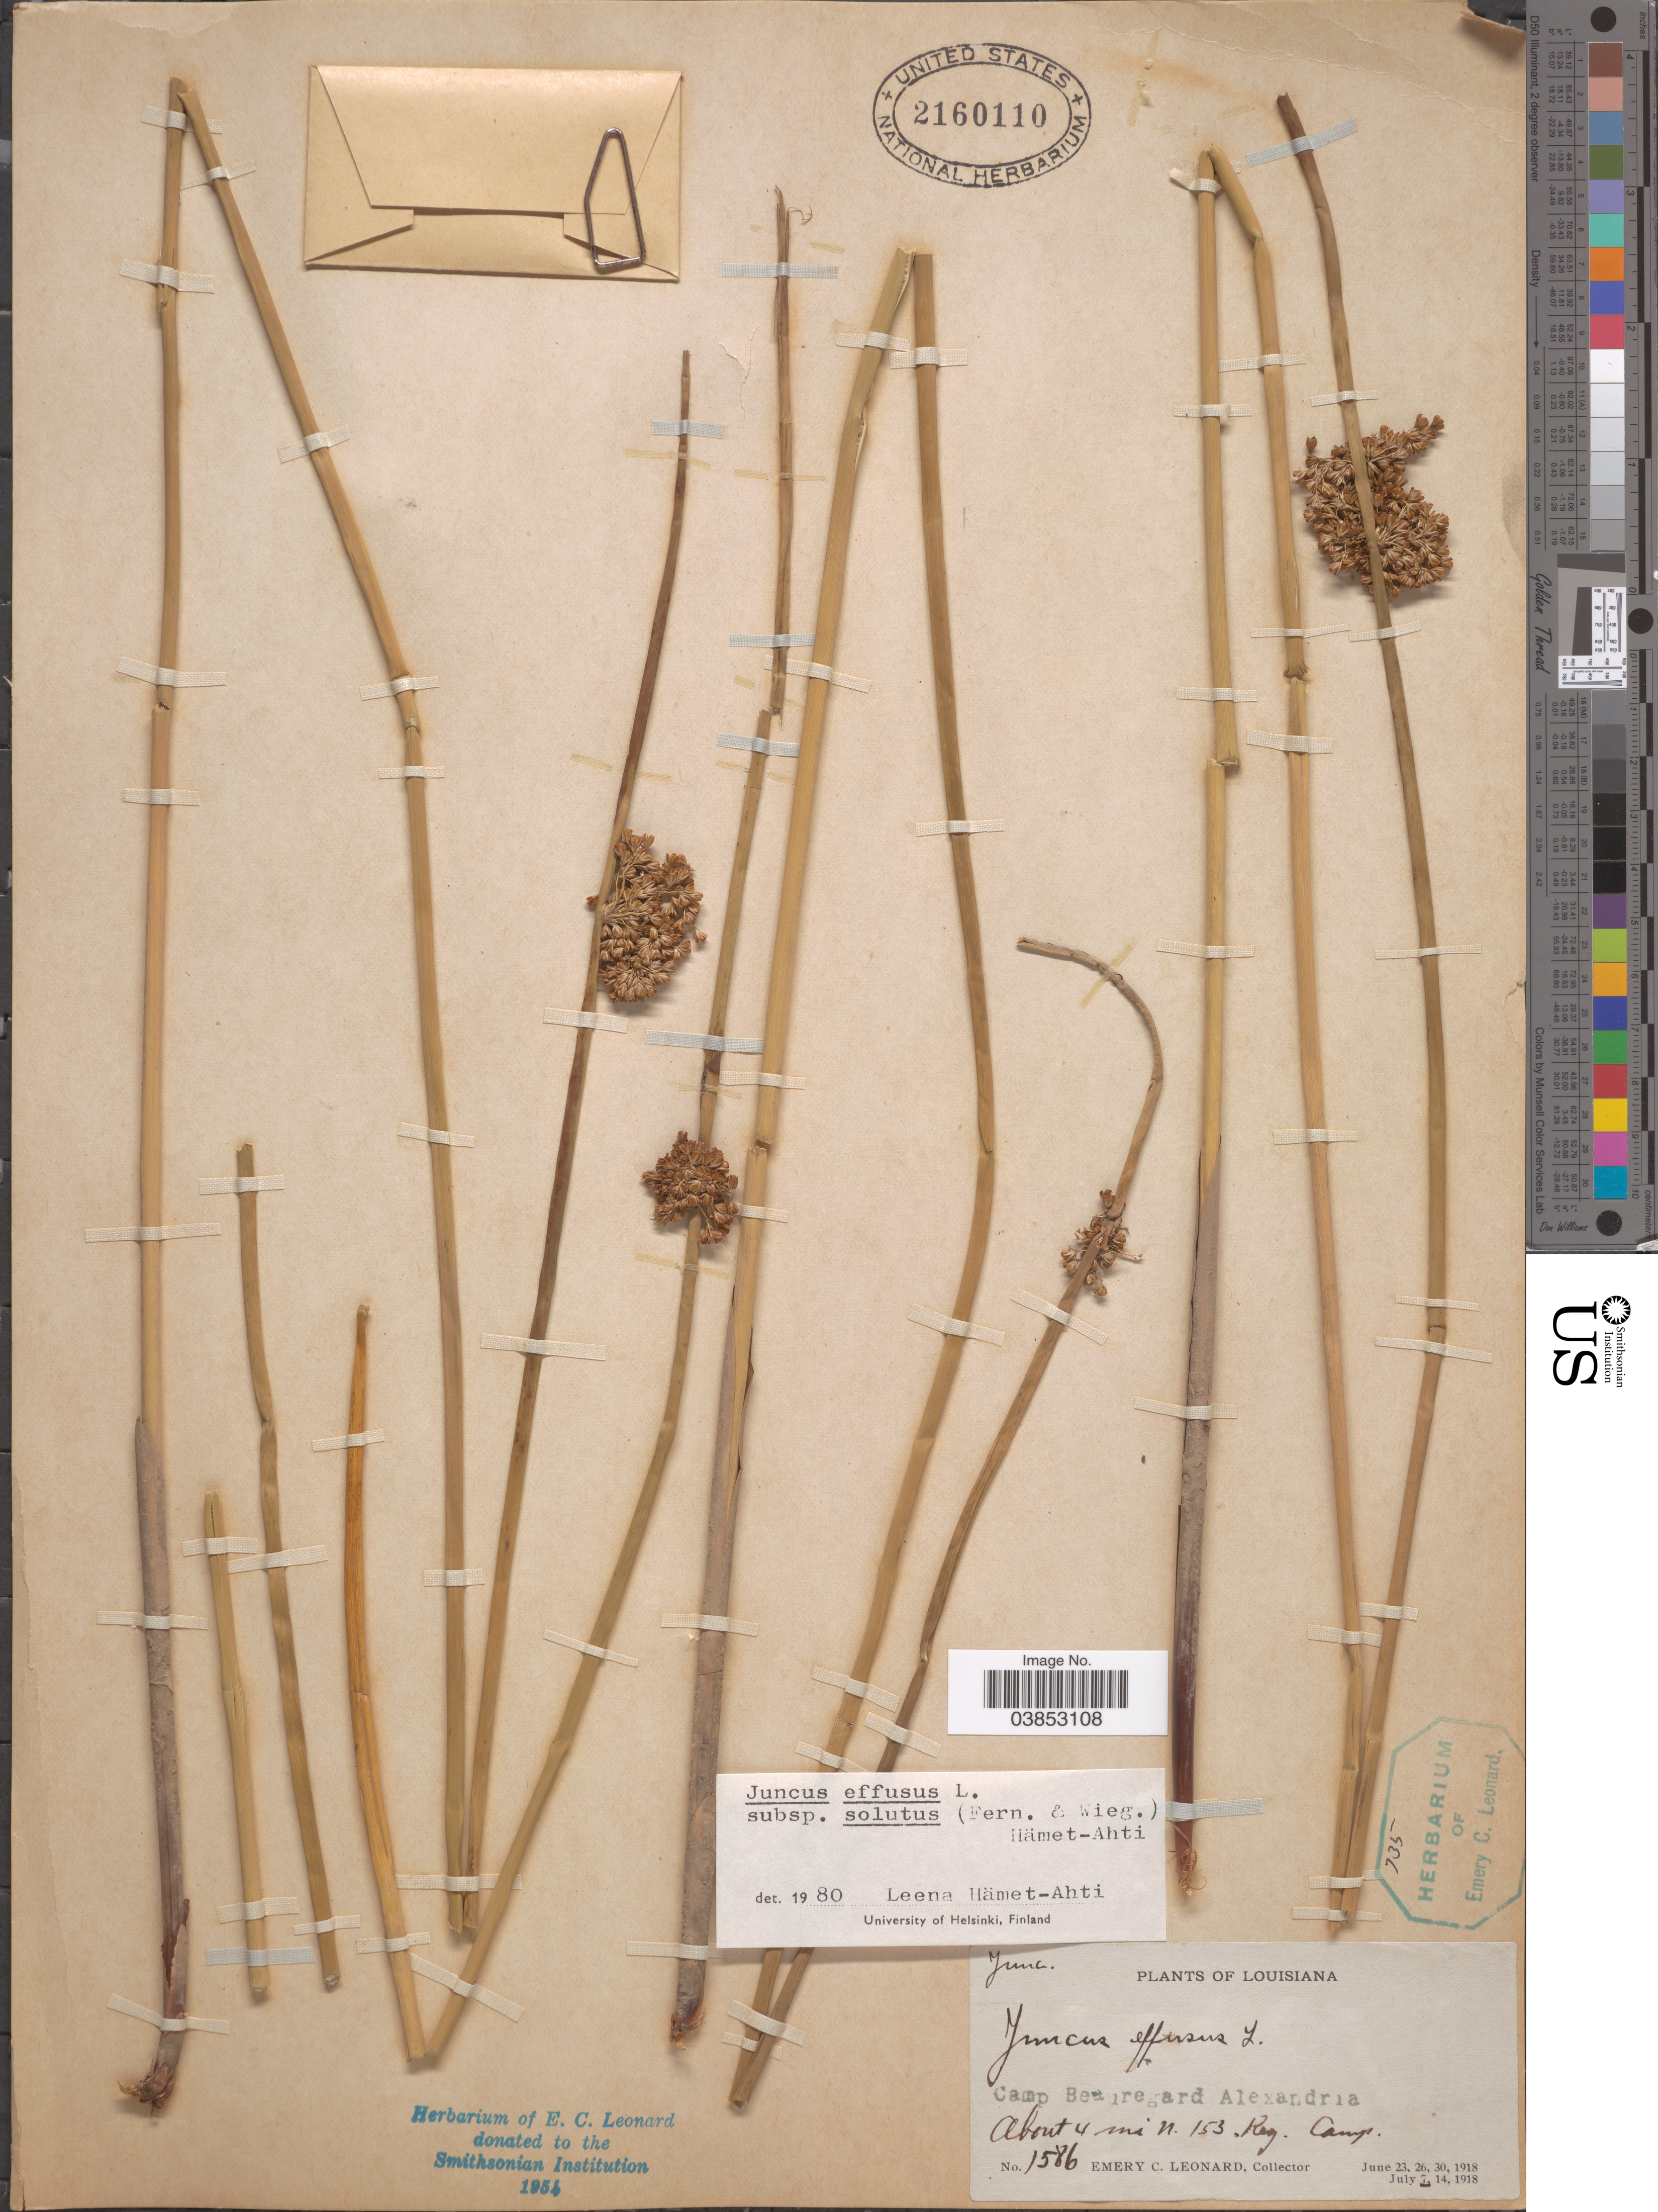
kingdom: Plantae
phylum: Tracheophyta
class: Liliopsida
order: Poales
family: Juncaceae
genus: Juncus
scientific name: Juncus effusus var. solutus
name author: Fernald & Wiegand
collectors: E. C. Leonard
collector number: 1586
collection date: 1918-07-07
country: United States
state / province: Louisiana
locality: Camp Beauregard Alexandria. About 4 mi N. 153. Reg. Camp.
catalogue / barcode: US 2160110